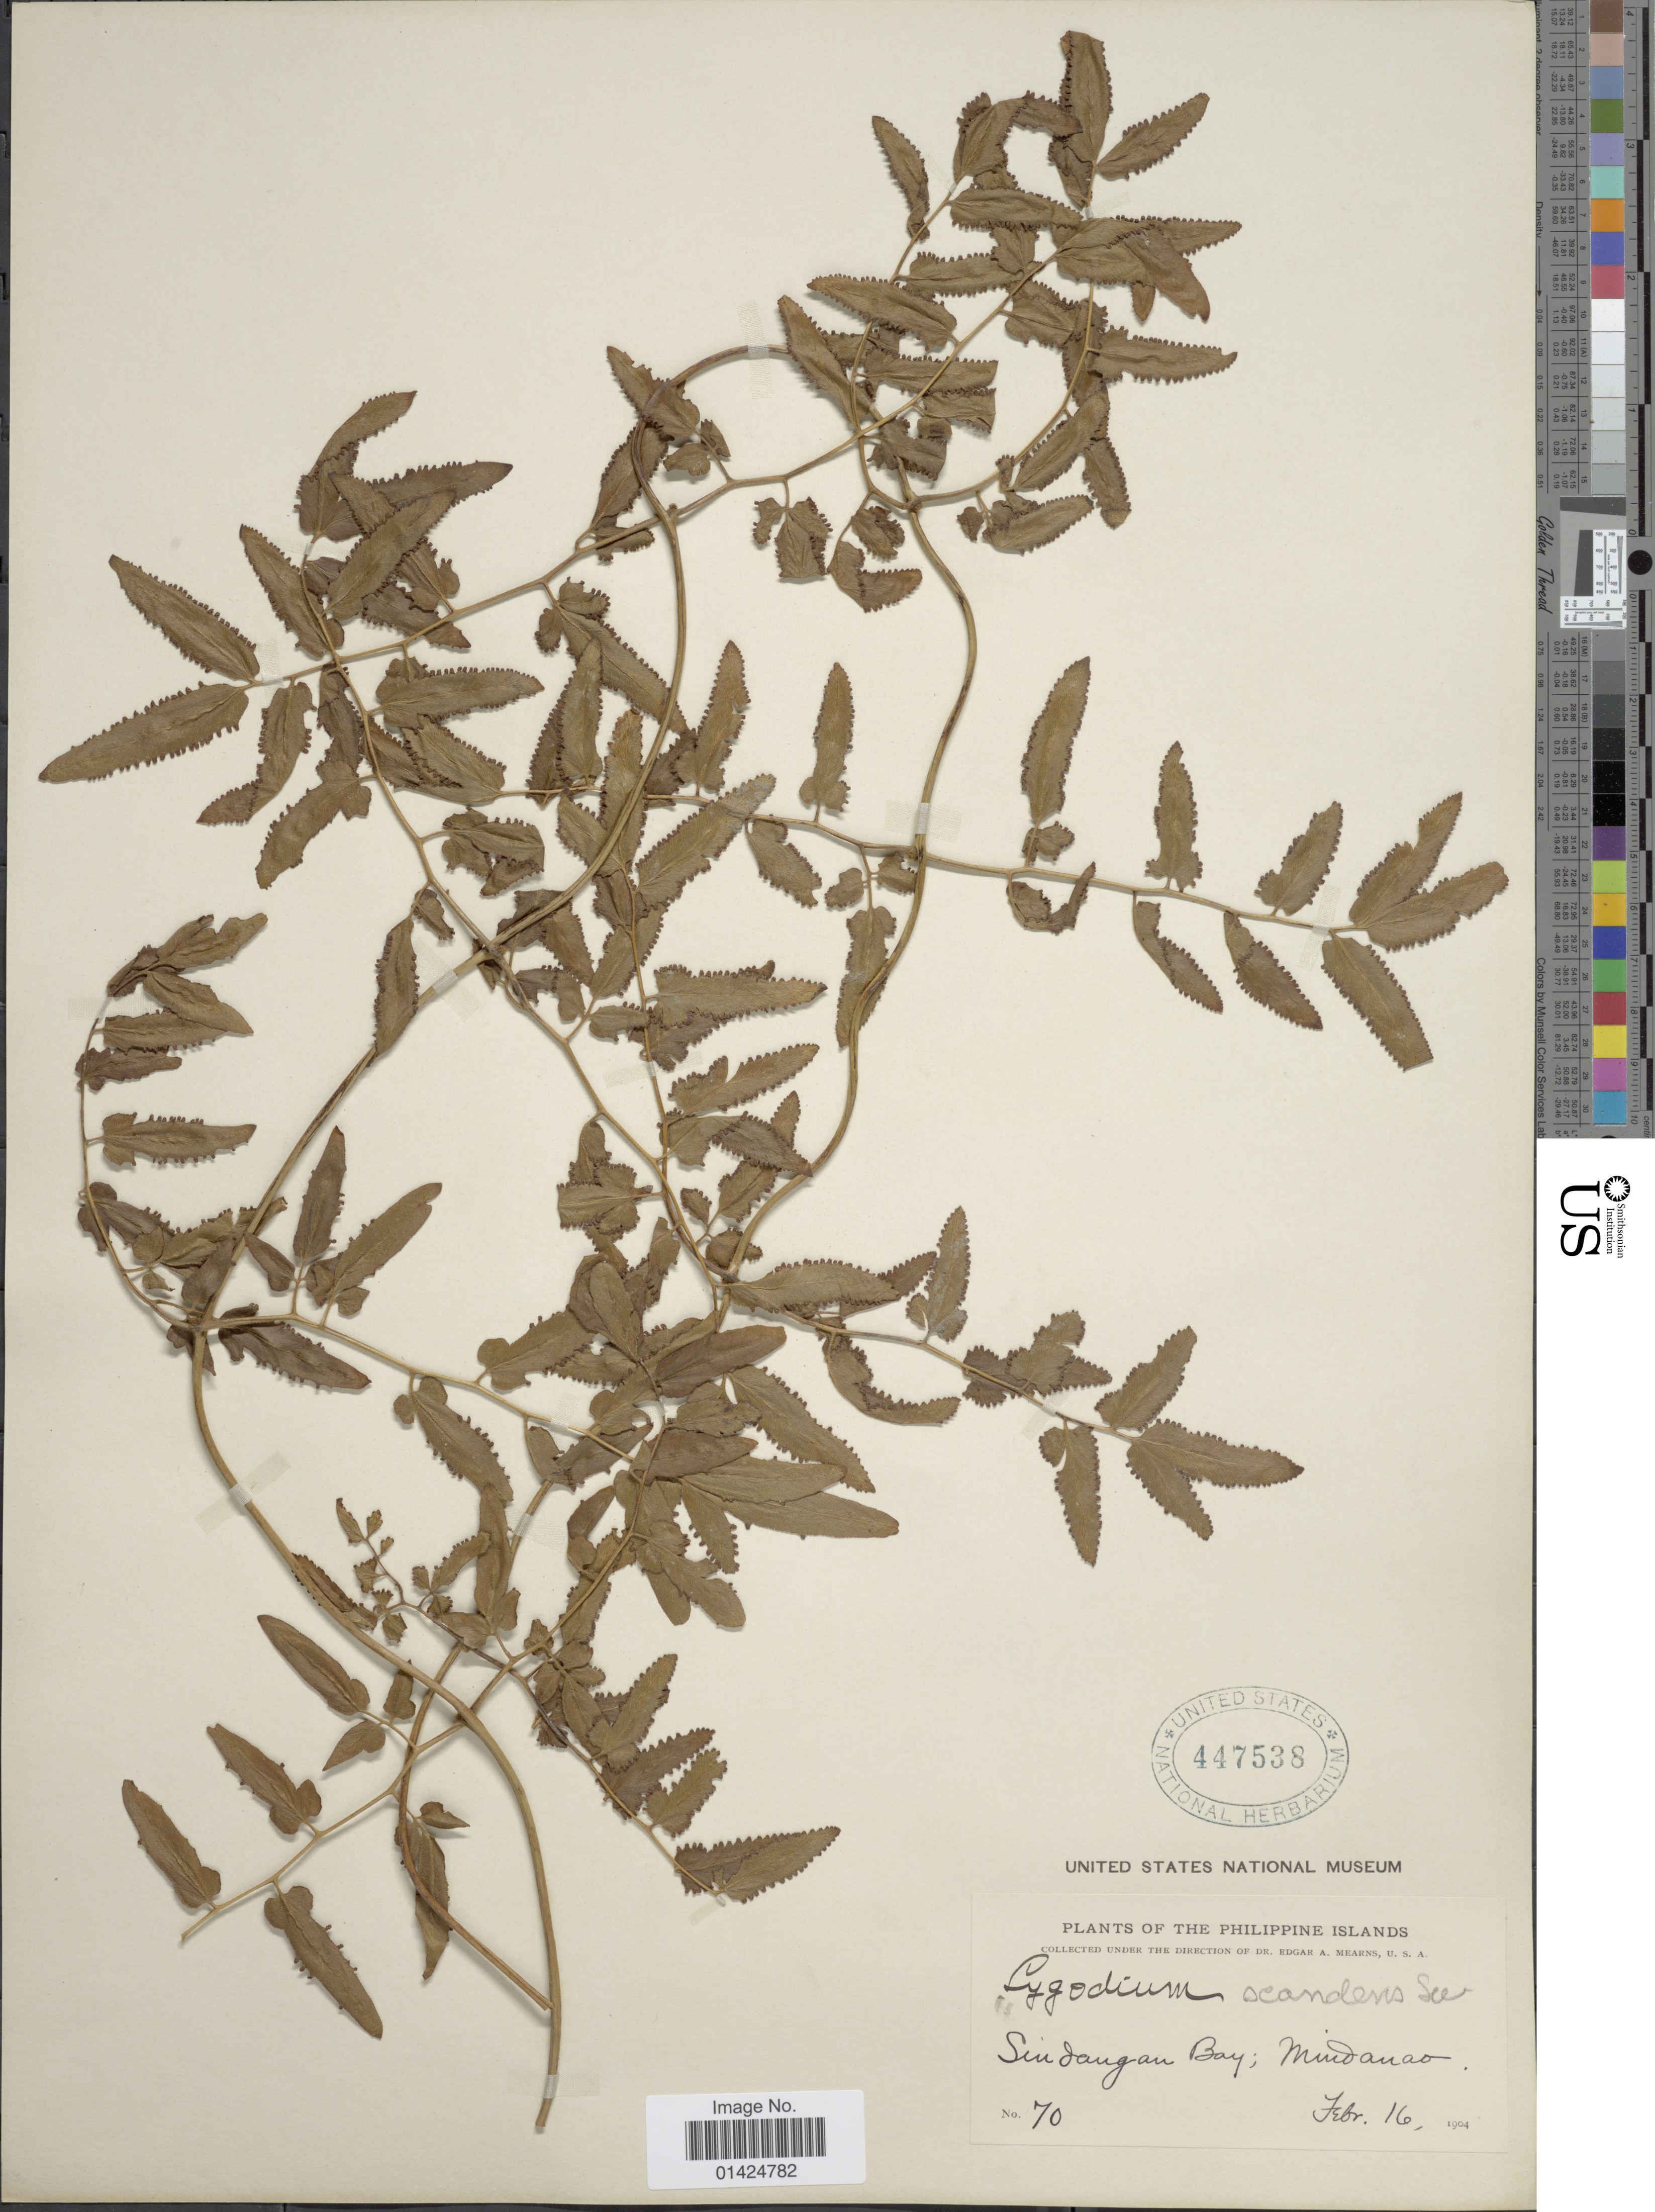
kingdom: Plantae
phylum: Tracheophyta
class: Polypodiopsida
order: Schizaeales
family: Lygodiaceae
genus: Lygodium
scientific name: Lygodium flexuosum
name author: Sw.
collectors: E. A. Mearns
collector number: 70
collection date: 1904-02-16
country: Philippines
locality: Sindangan Bay; Mindanao.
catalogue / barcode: US 447538